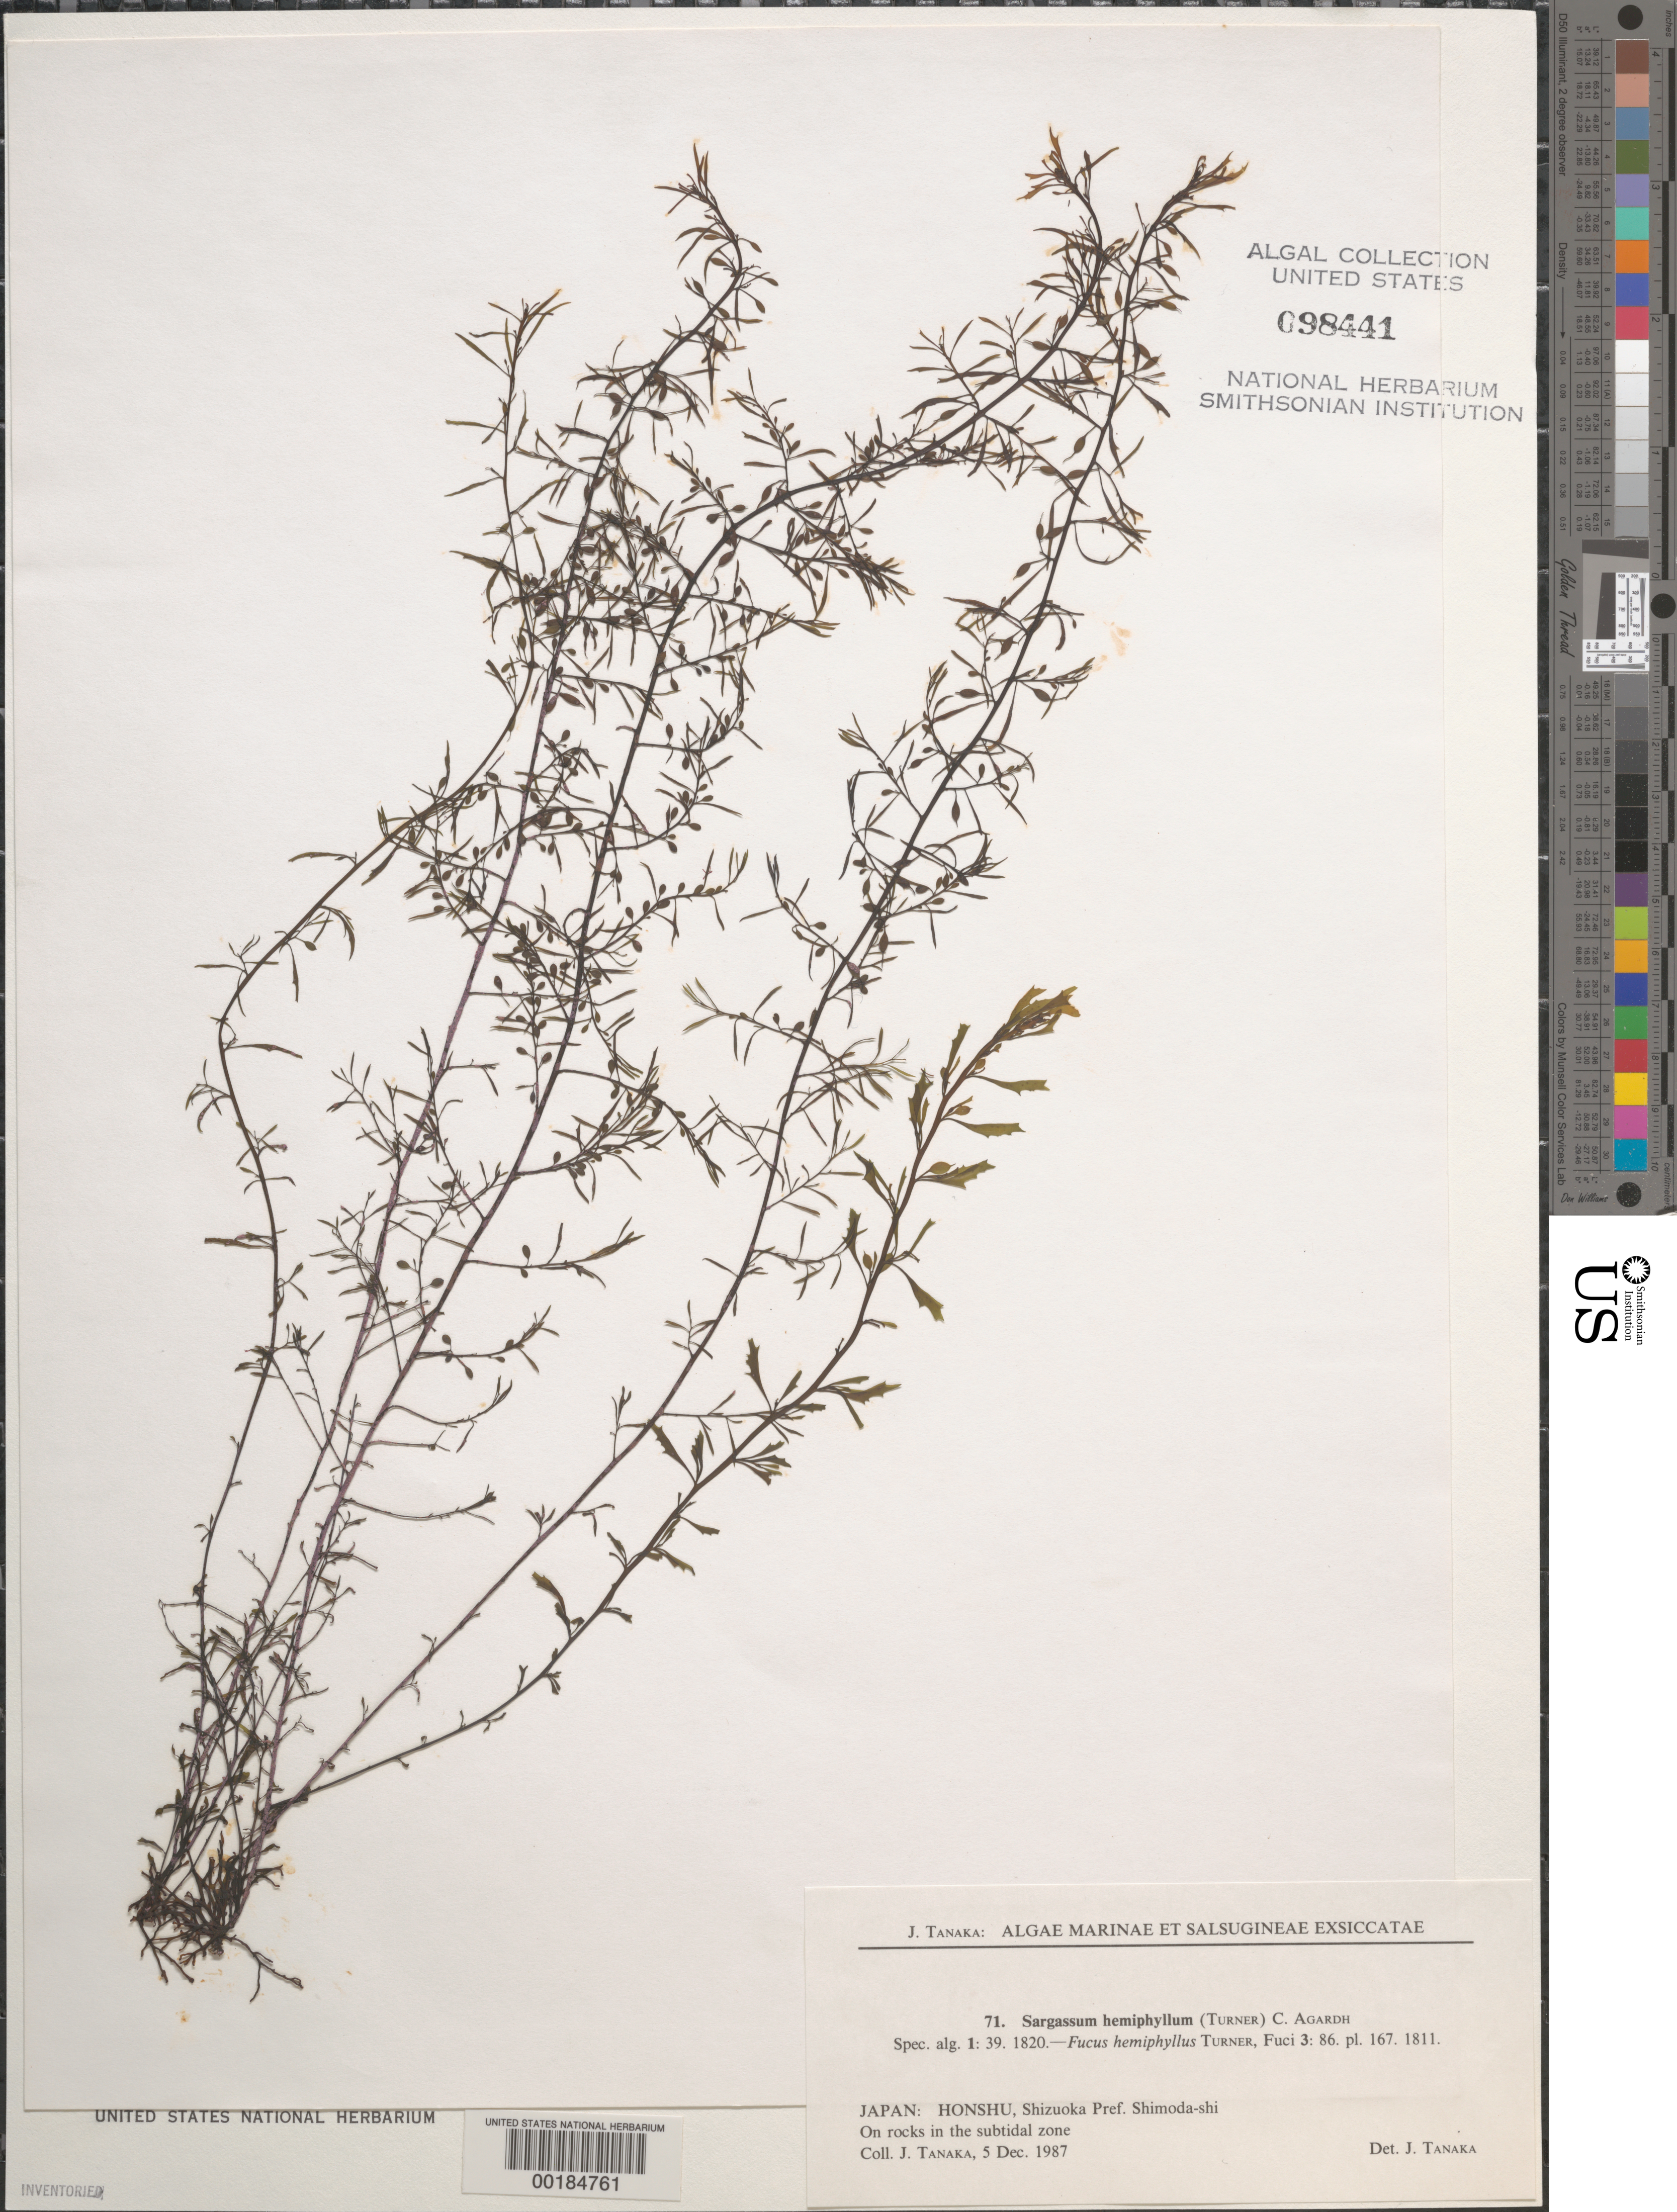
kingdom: Chromista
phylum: Ochrophyta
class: Phaeophyceae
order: Fucales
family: Sargassaceae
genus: Sargassum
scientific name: Sargassum hemiphyllum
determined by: Tanaka, J.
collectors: J. Tanaka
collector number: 71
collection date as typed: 05 Dec 1987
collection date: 1987-12-05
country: Japan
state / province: Sizuoka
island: Honshu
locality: Shimodi-shi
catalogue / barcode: US 98441